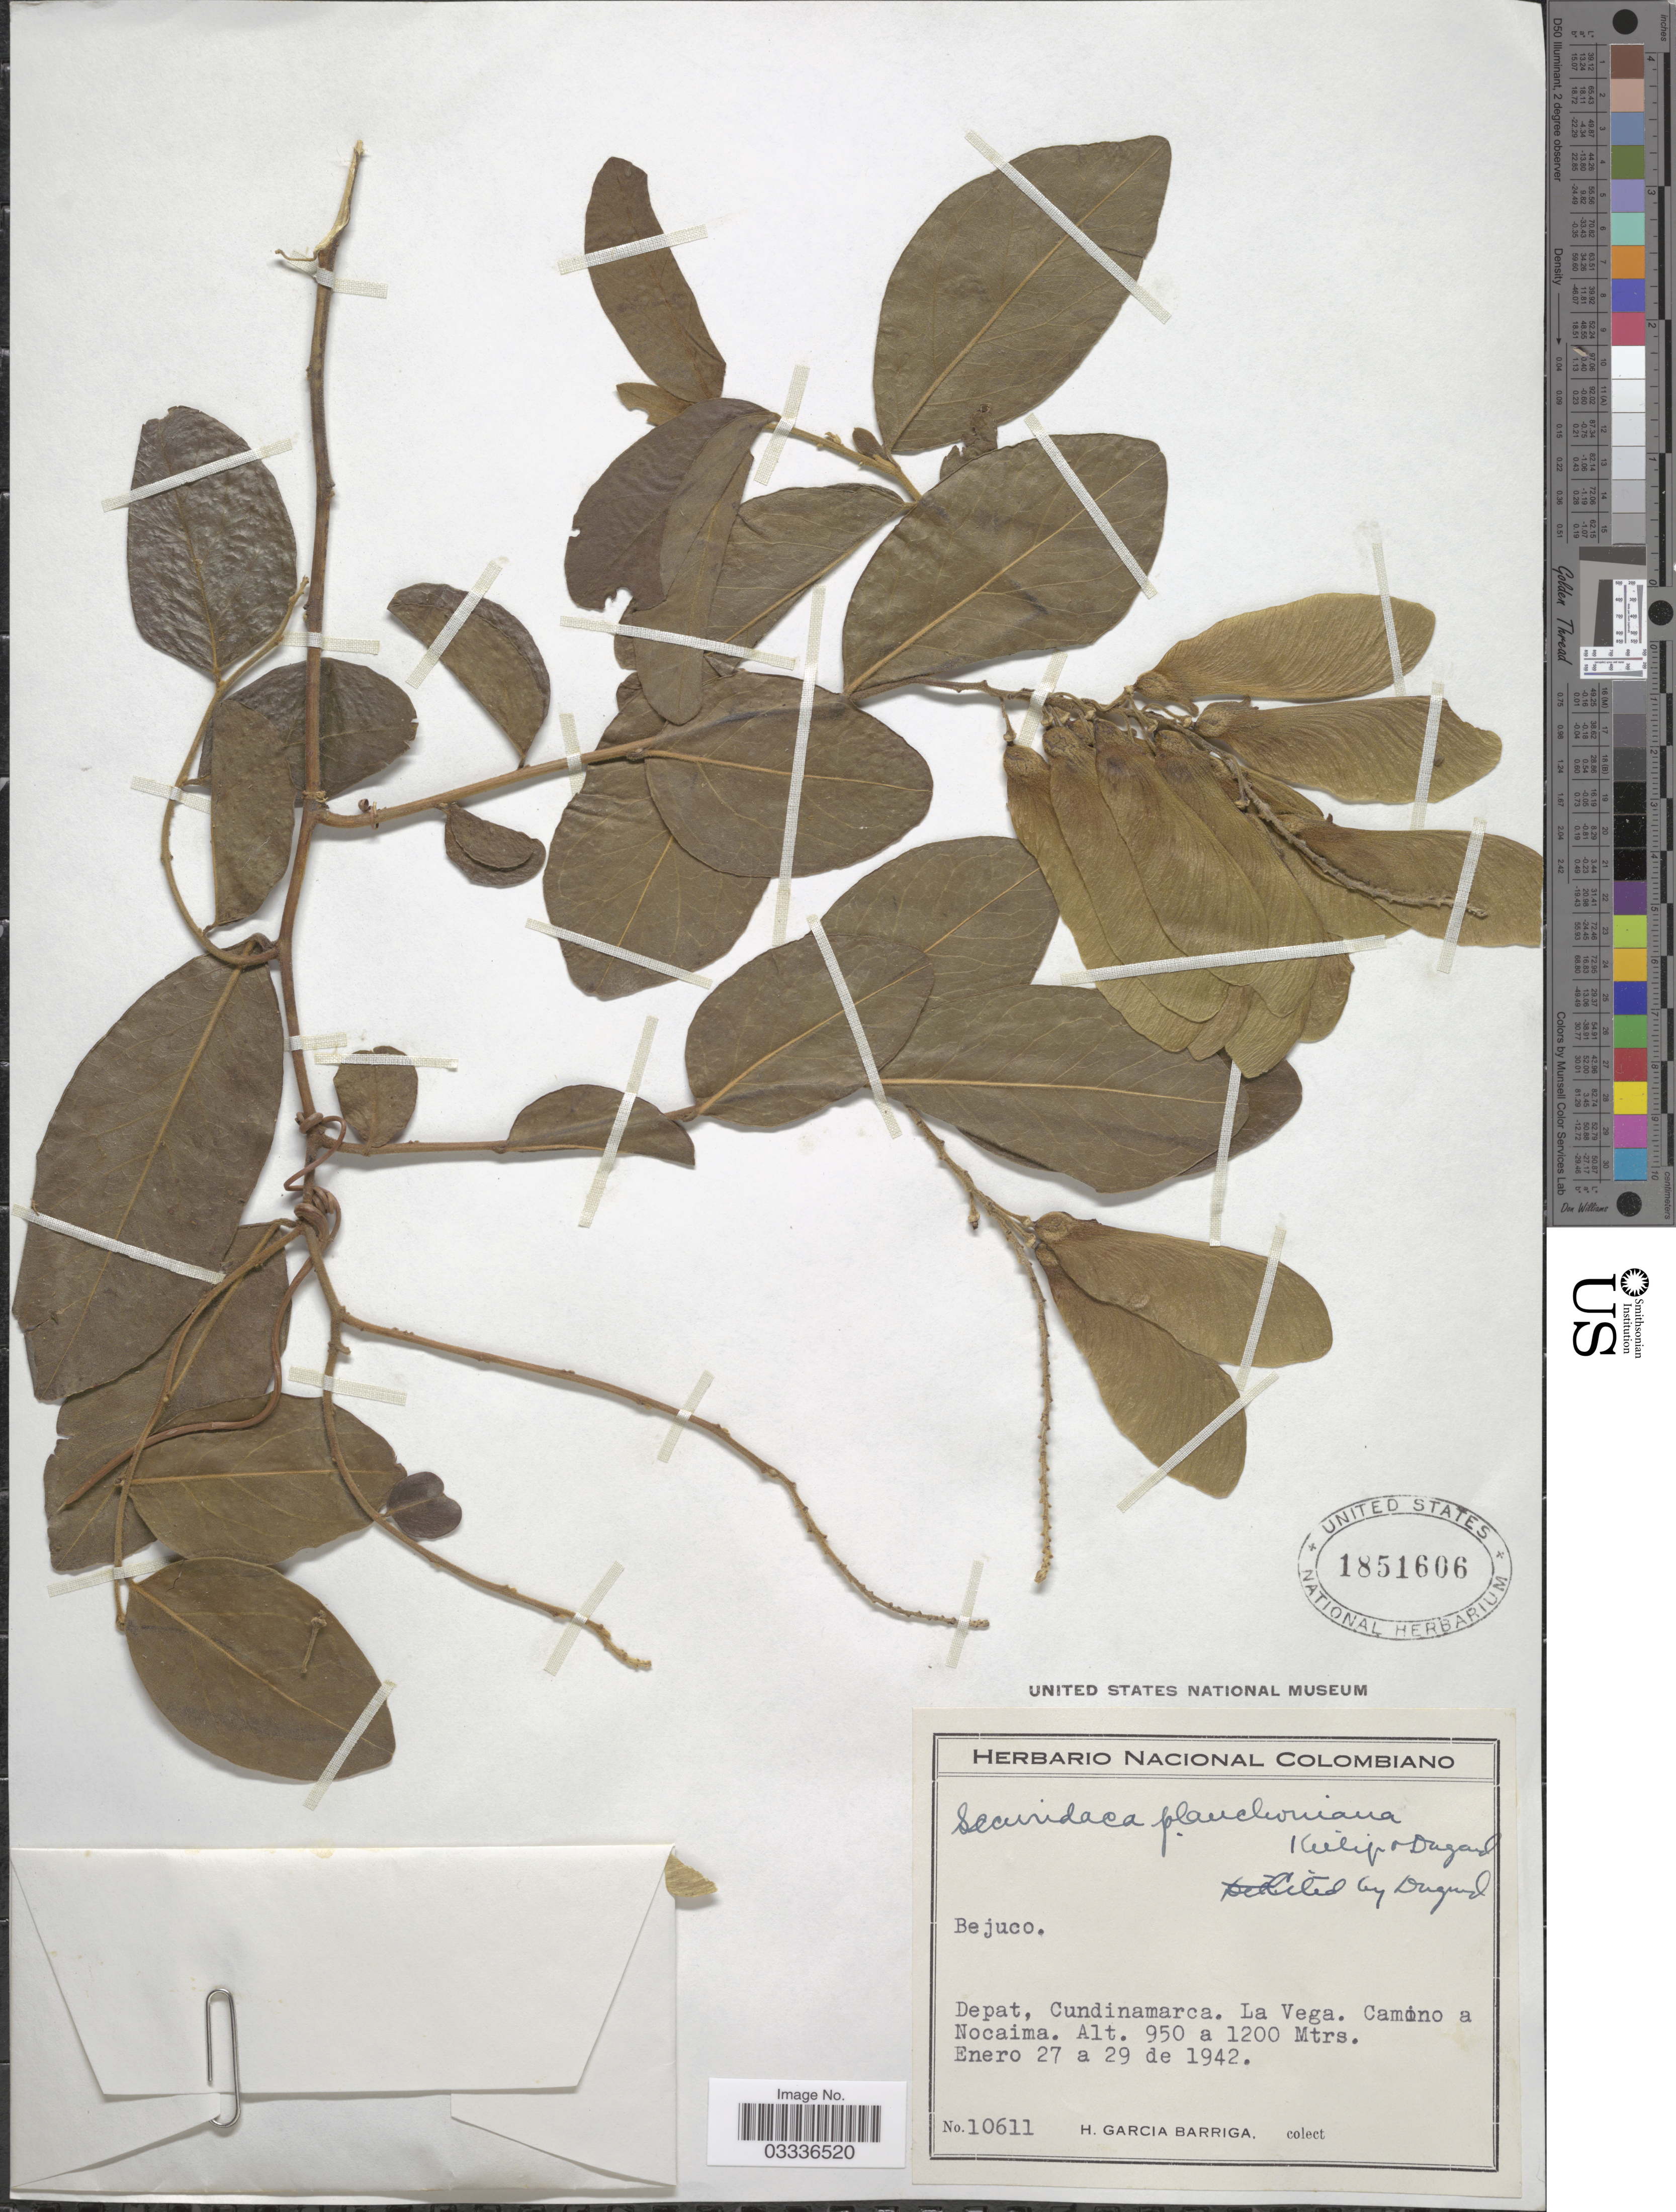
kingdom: Plantae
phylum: Tracheophyta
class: Magnoliopsida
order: Fabales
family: Polygalaceae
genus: Securidaca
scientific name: Securidaca planchoniana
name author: Killip & Dugand G.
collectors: H. García Barriga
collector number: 10611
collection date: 1942-01-27/1942-01-29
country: Colombia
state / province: Cundinamarca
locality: Depat, Cundinamarca. La Vega. Camino a Nocaima.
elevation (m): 950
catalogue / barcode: US 1851606